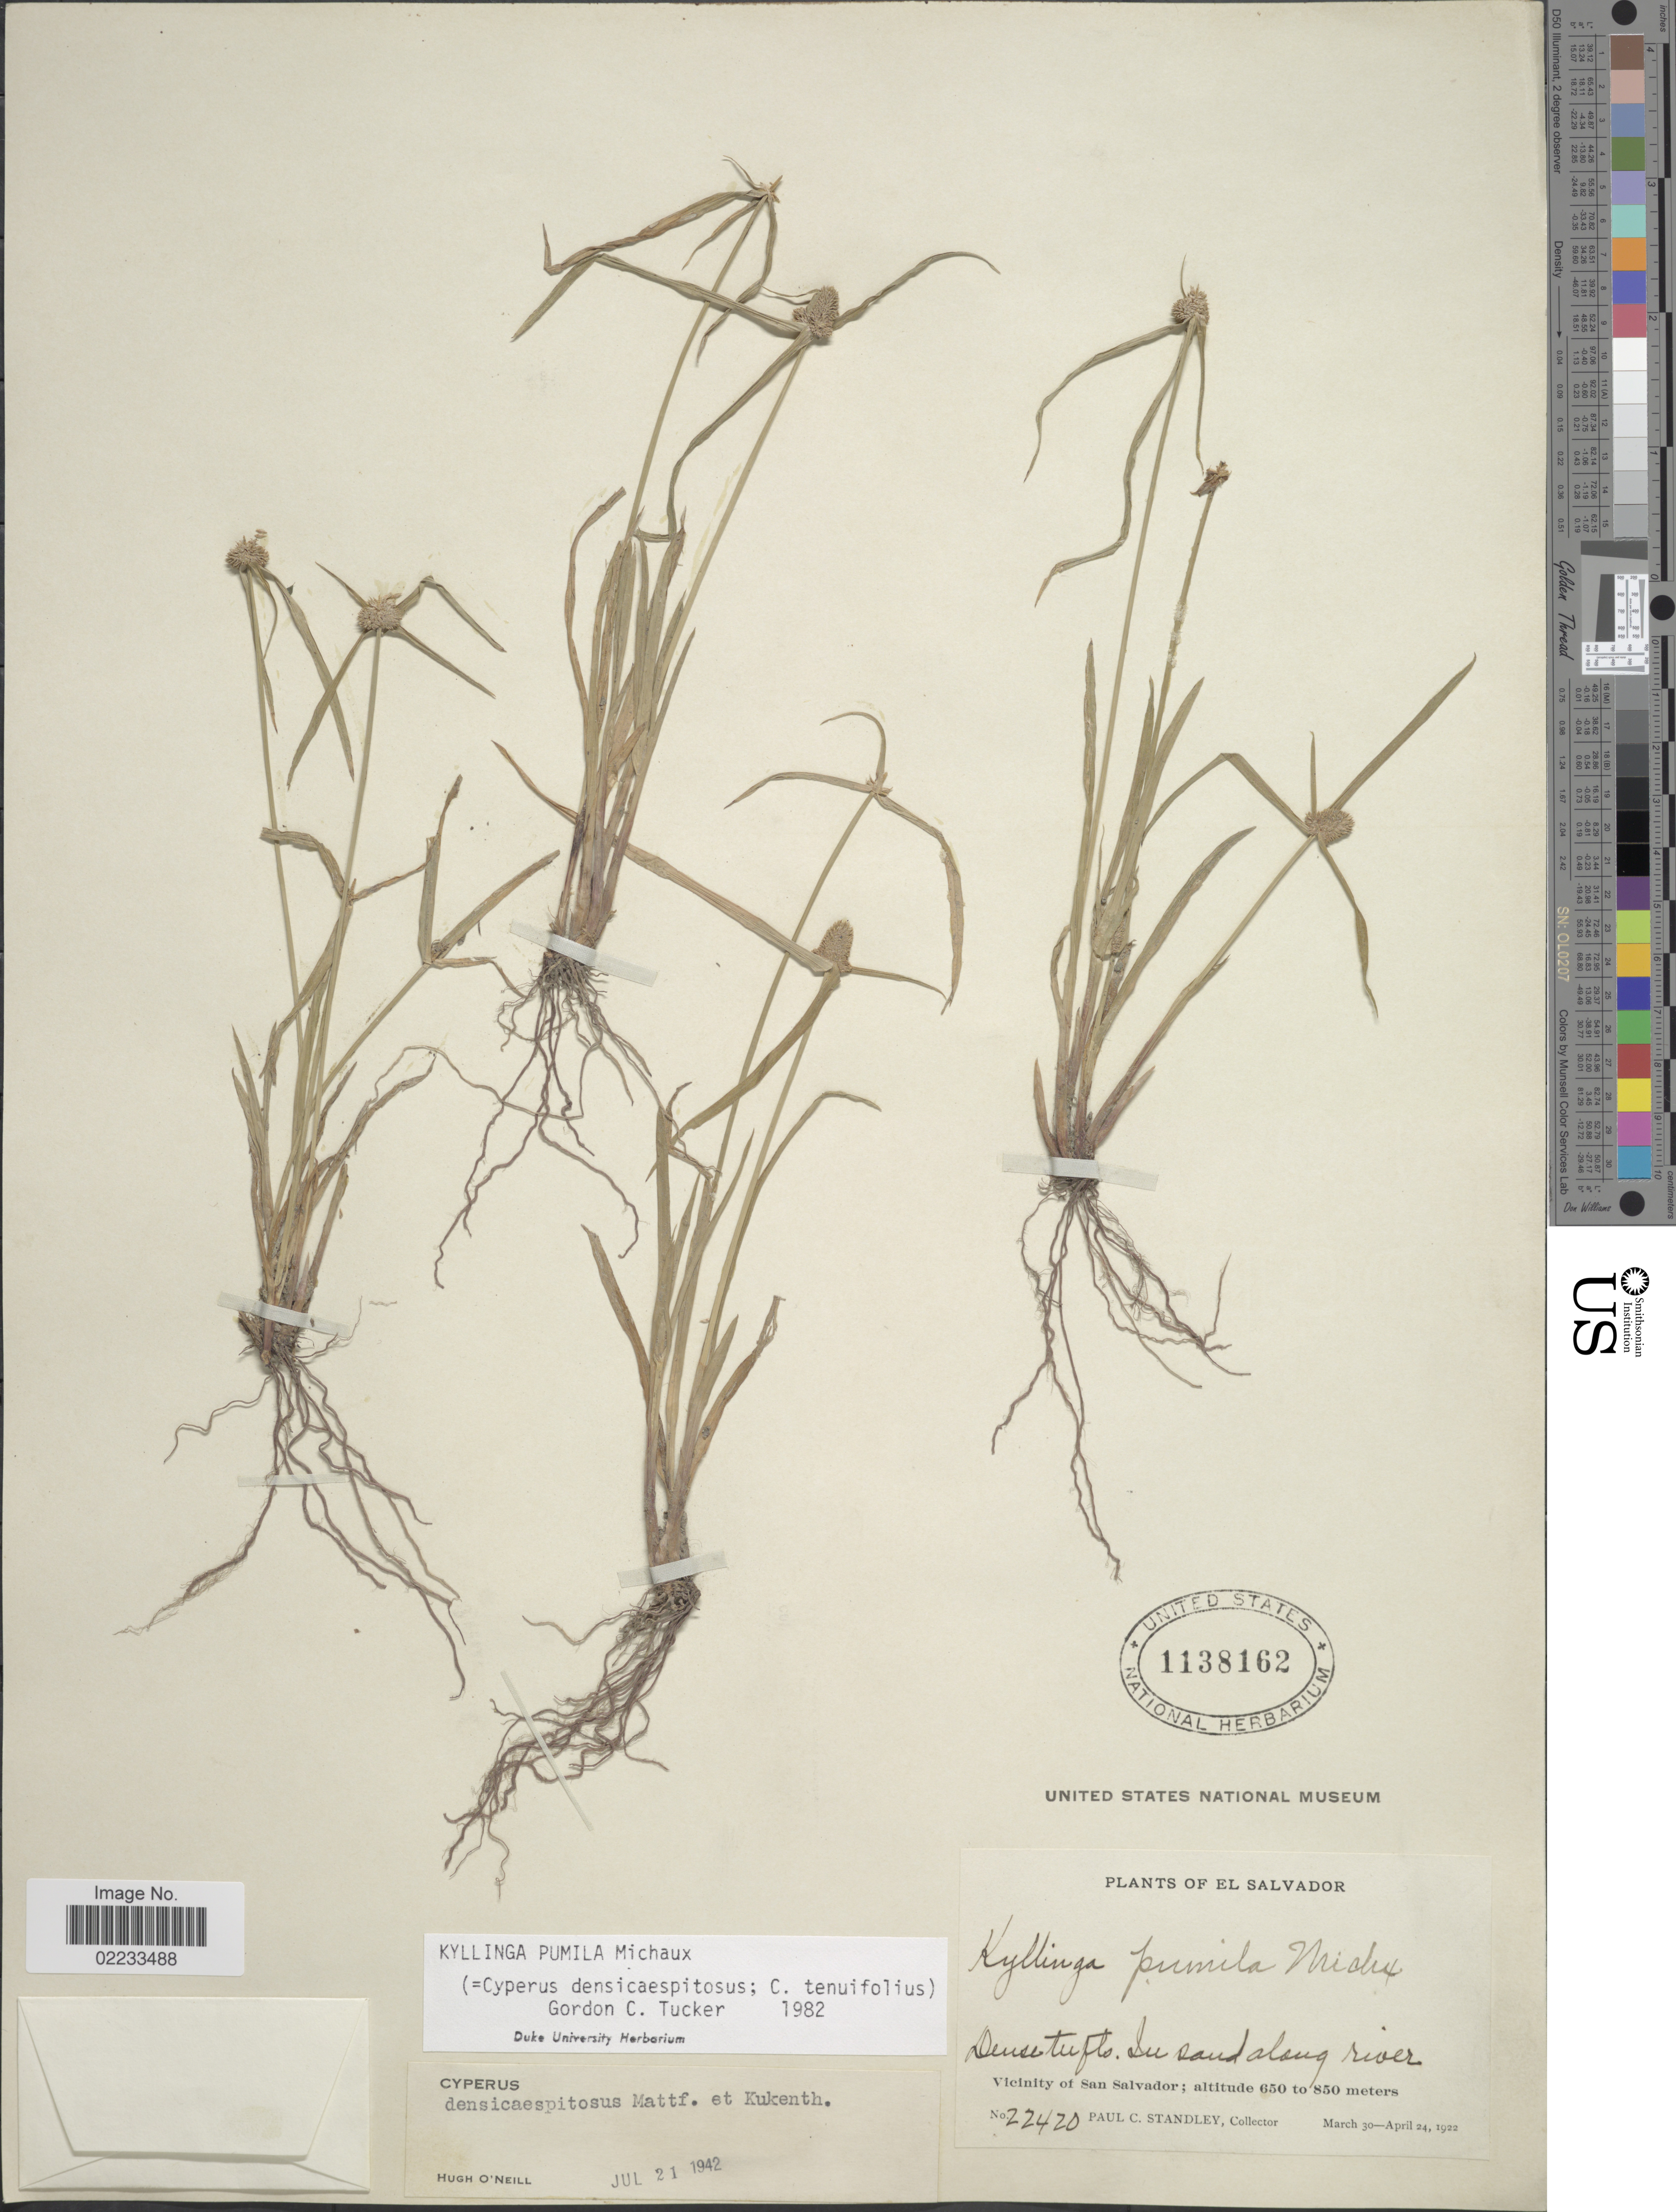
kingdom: Plantae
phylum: Tracheophyta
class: Liliopsida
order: Poales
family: Cyperaceae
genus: Cyperus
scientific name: Cyperus hortensis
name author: (Salzm. ex Steud.) Dorr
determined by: Strong, Mark T., (BOT), Smithsonian Institution - National Museum of Natural History (UNITED STATES)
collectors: P. C. Standley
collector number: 22420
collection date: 1922-03-30/1922-04-24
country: El Salvador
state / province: San Salvador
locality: In sand along river. Vicinity of San Salvador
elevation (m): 650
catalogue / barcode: US 1138162